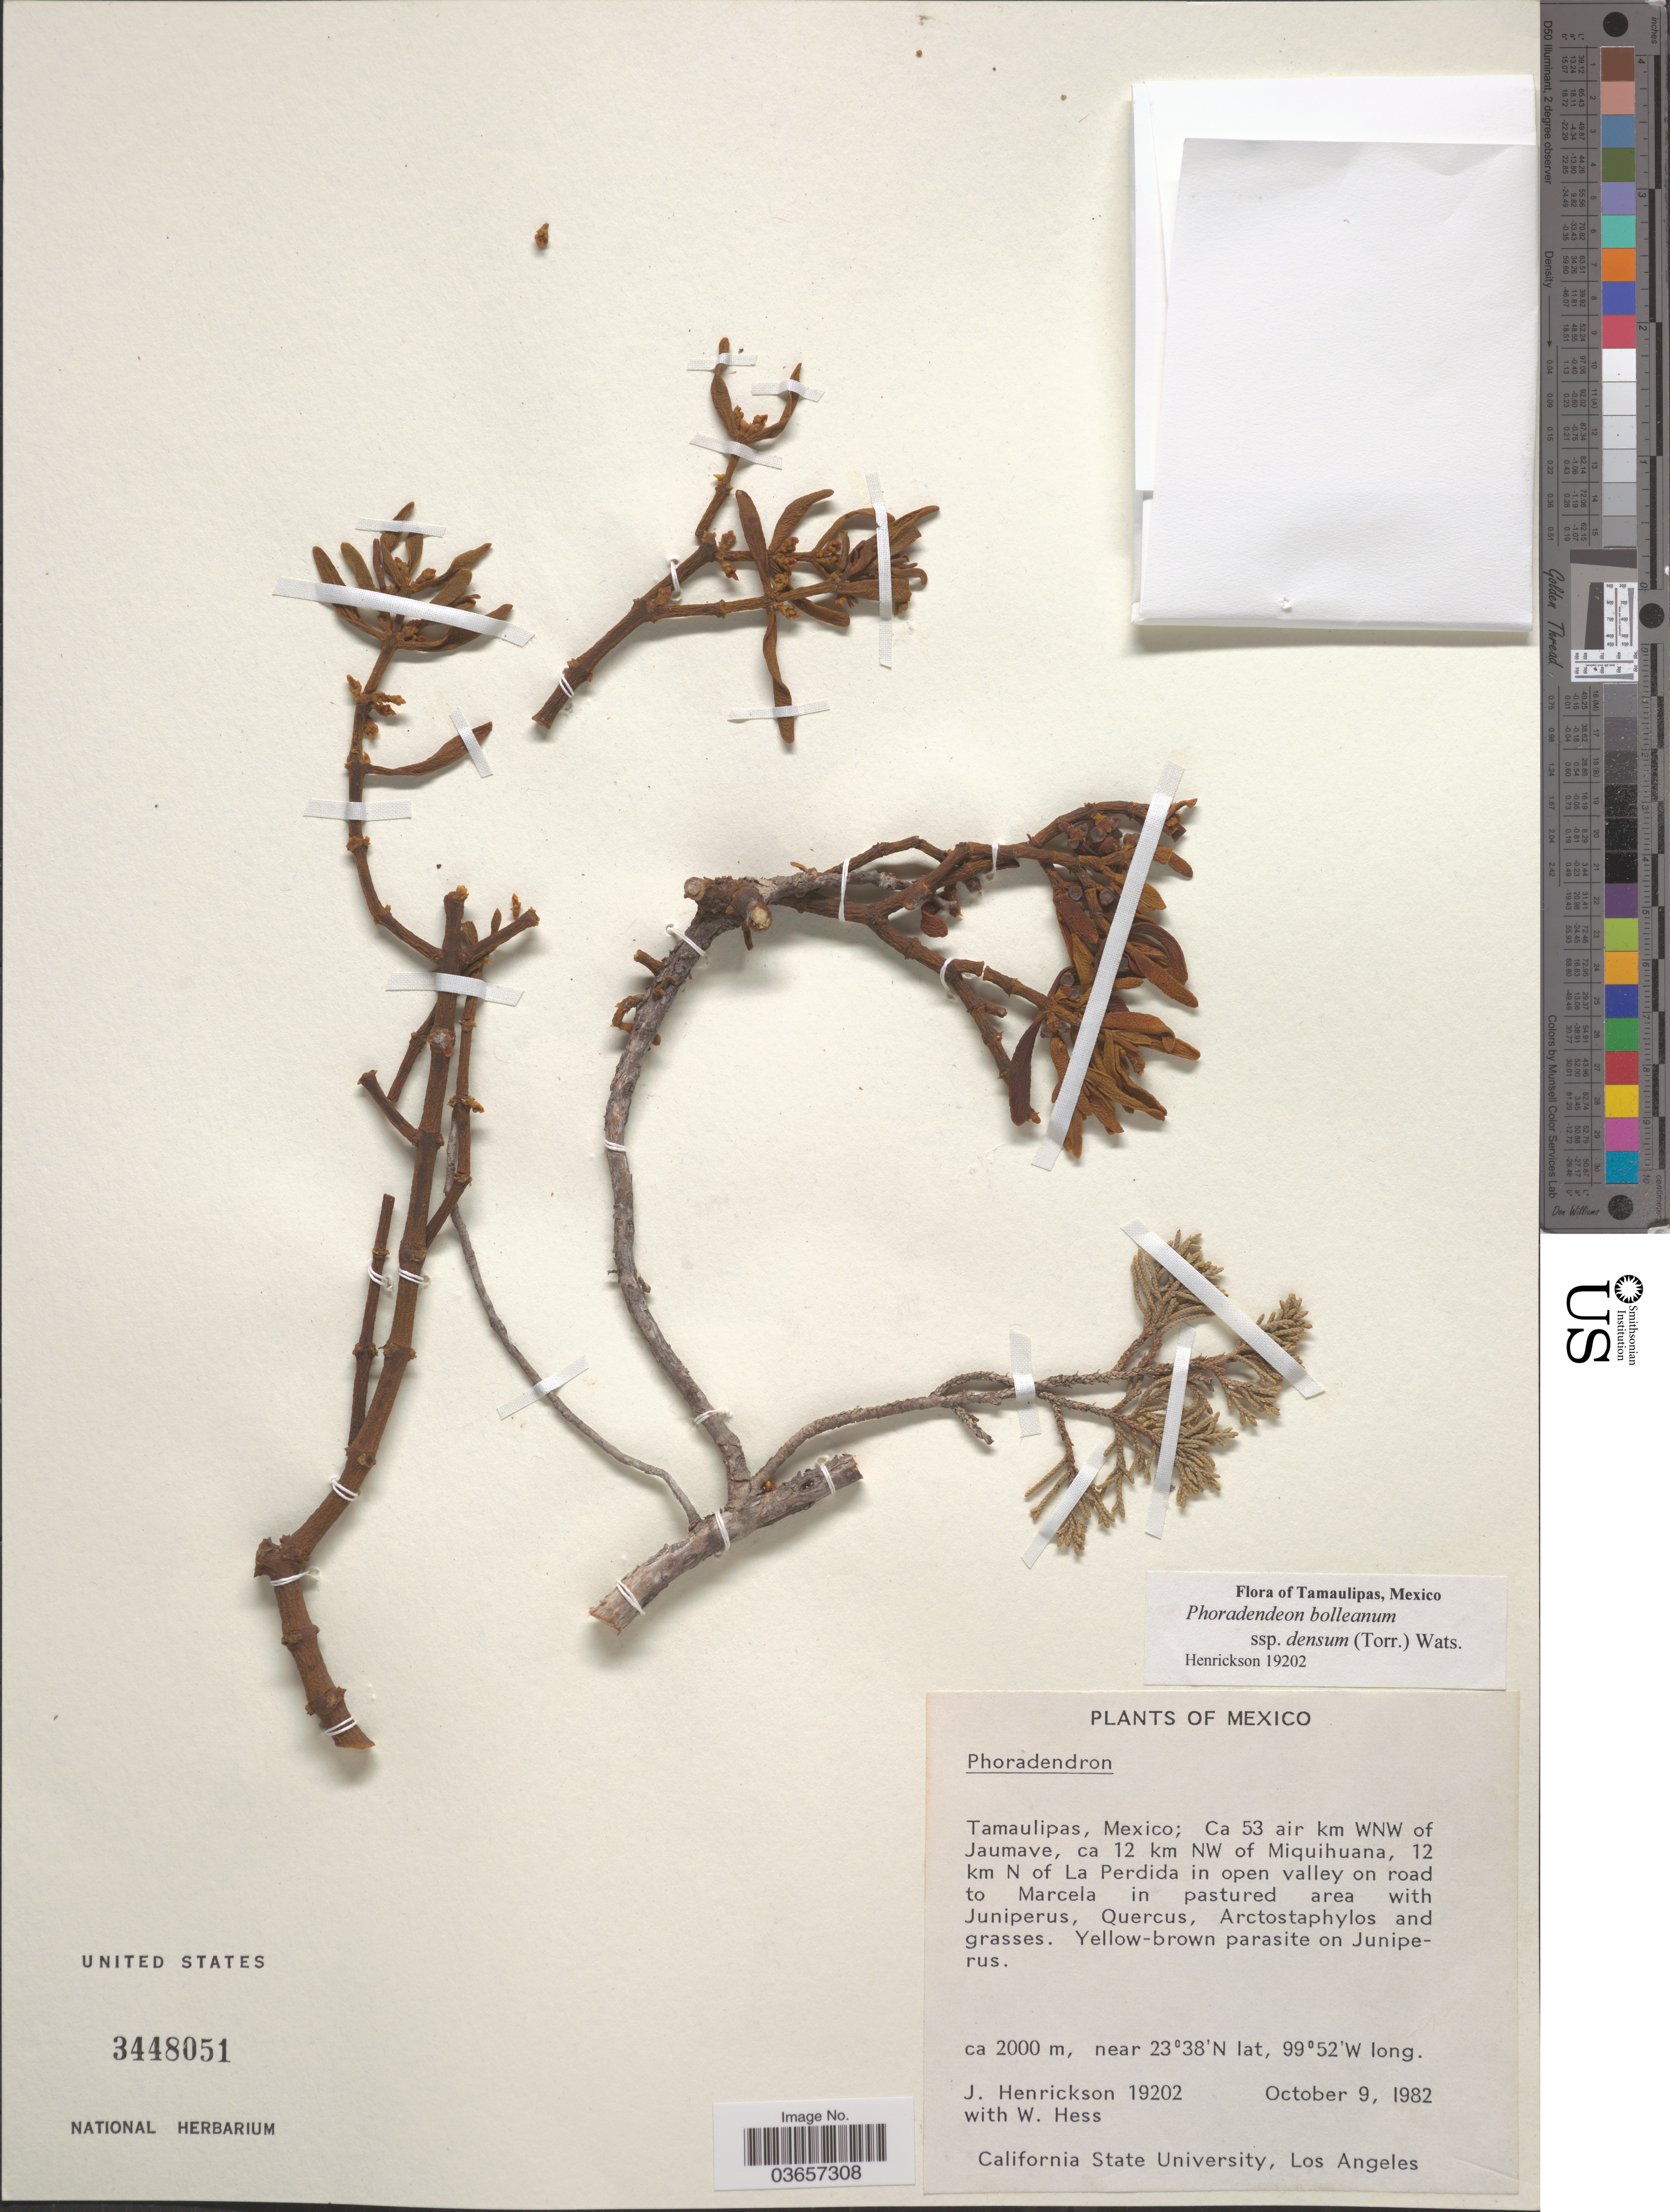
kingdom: Plantae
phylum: Tracheophyta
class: Magnoliopsida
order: Santalales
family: Viscaceae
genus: Phoradendron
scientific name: Phoradendron bolleanum subsp. densum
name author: (Torr. ex Trel.) Wiens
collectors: J. Henrickson & W. Hess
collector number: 19202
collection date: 1982-10-09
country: Mexico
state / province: Tamaulipas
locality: Ca 53 air km WNW of Jaumave, ca 12 km NW of Miquihuana, 12 km N of La Perdida in open valley on road to Marcela in pastured area.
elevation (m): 2000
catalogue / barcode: US 3448051